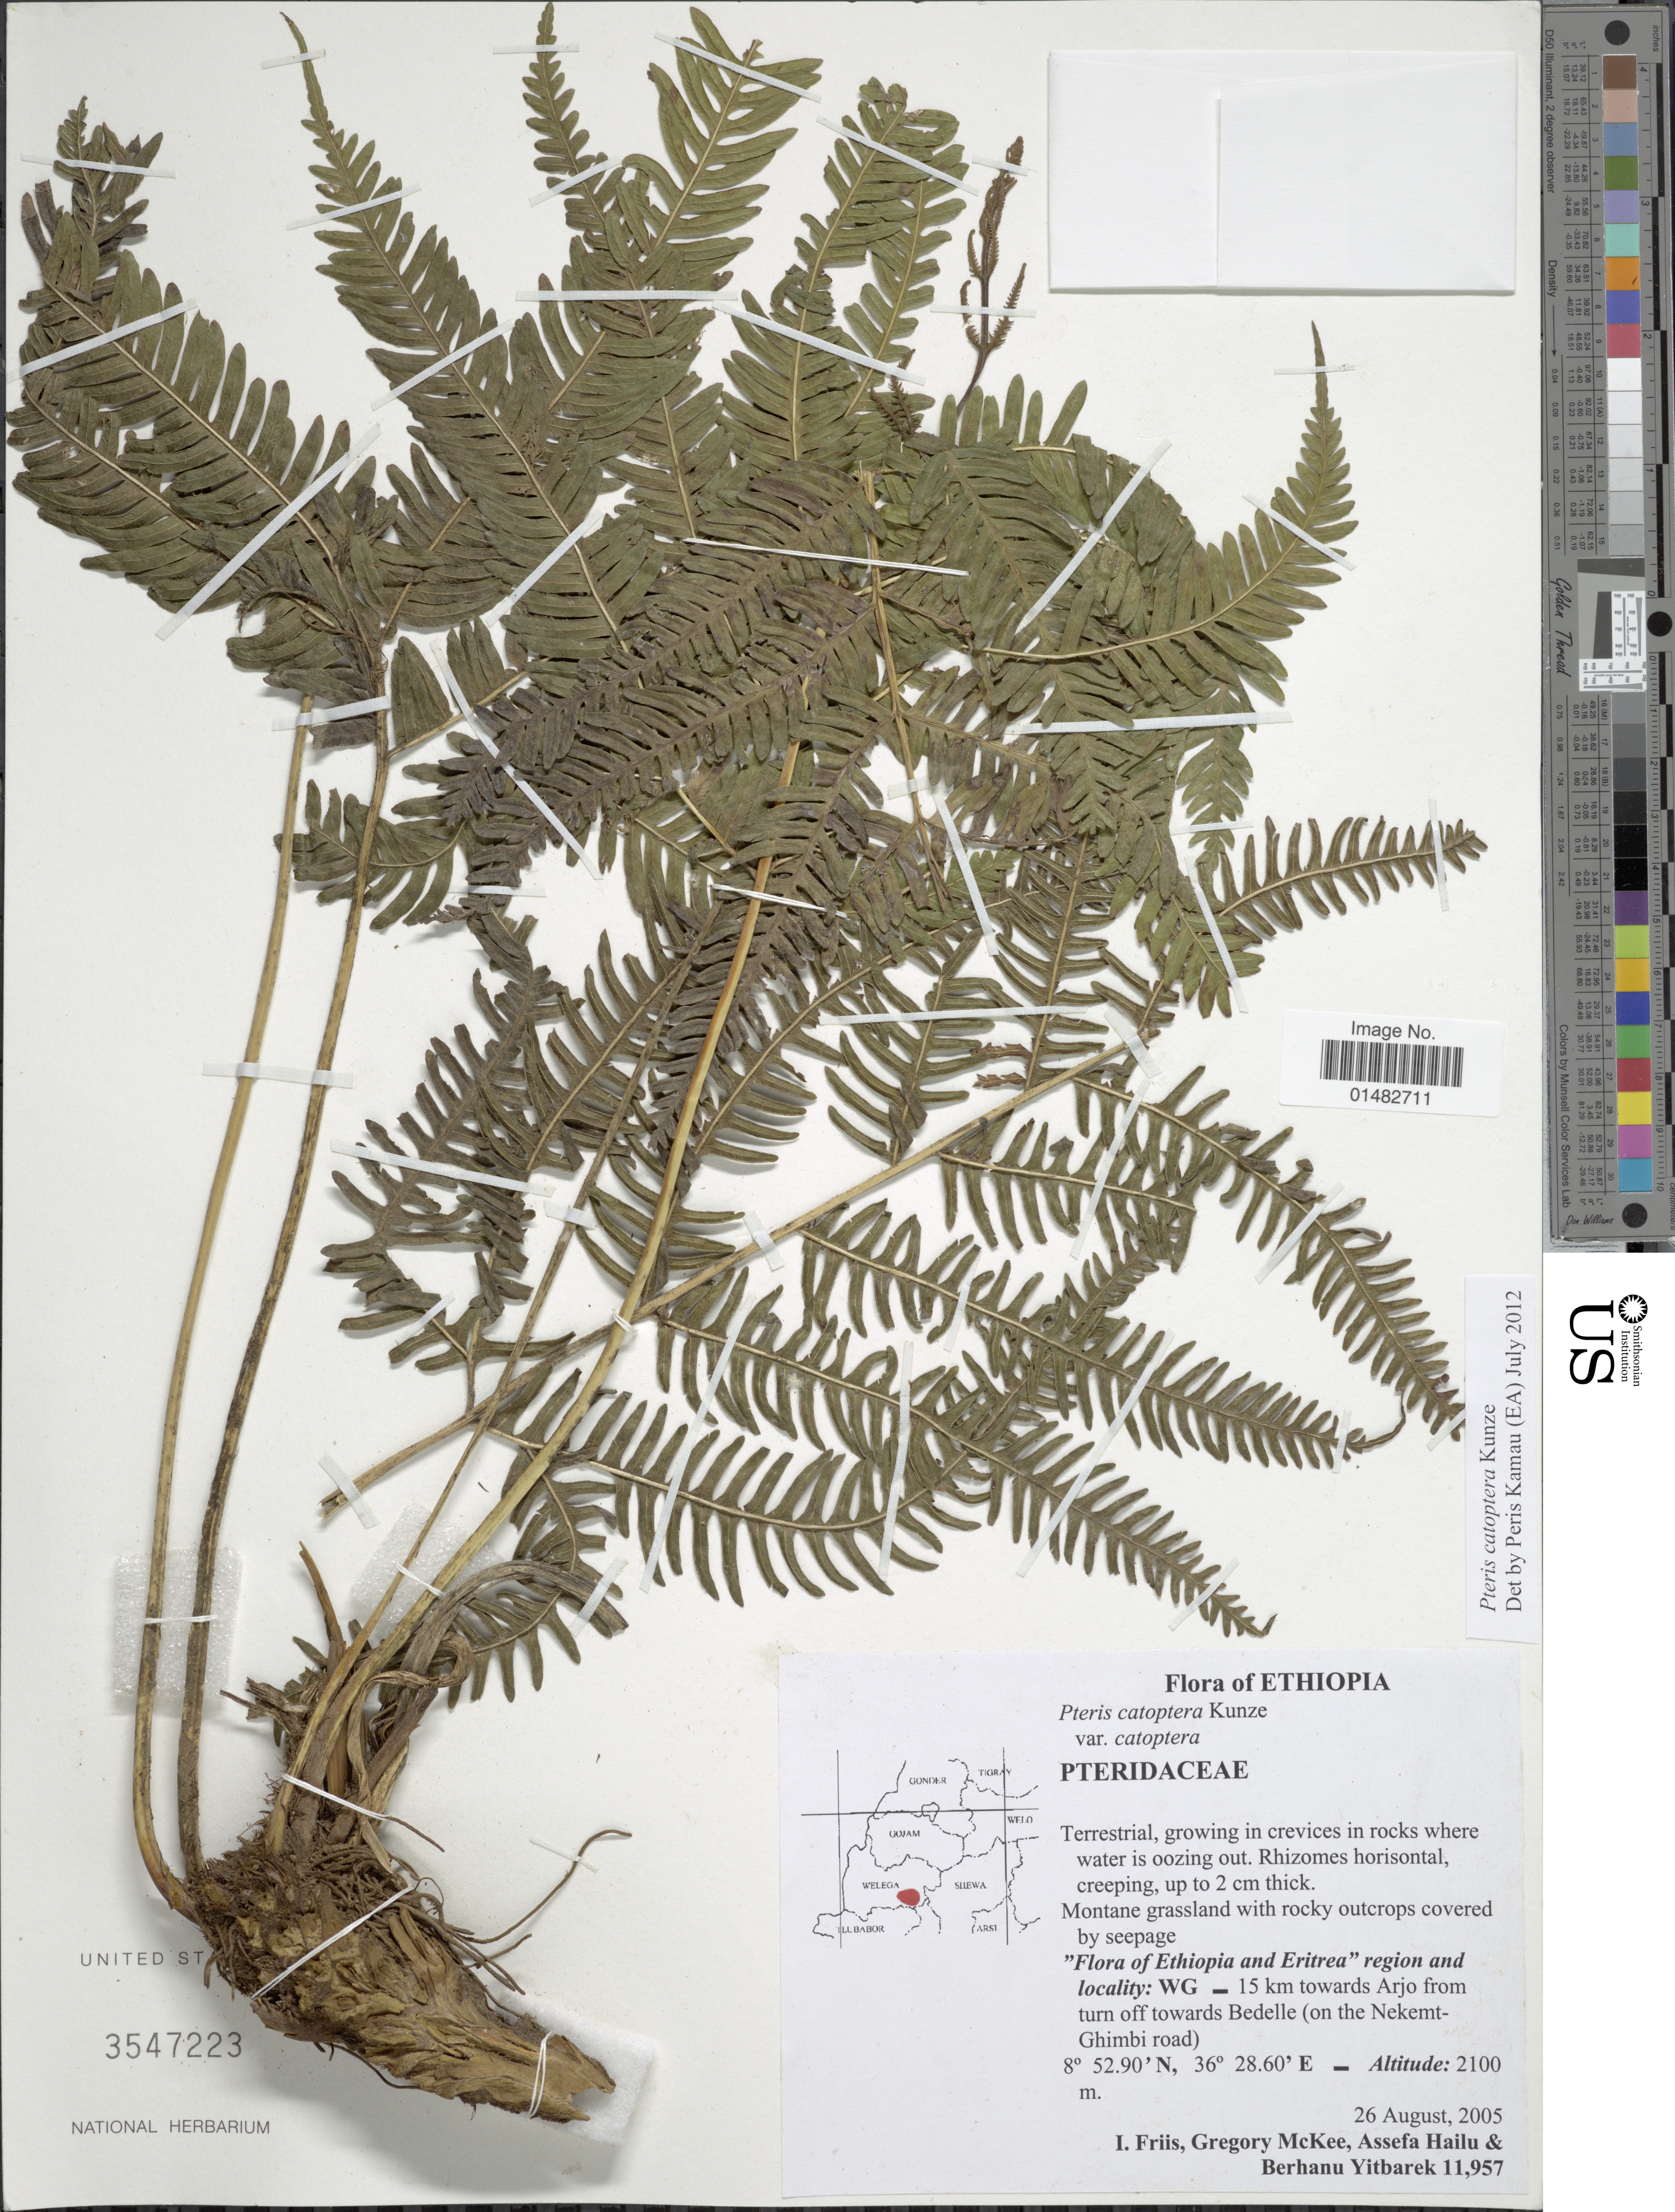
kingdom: Plantae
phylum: Tracheophyta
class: Polypodiopsida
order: Polypodiales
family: Pteridaceae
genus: Pteris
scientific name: Pteris catoptera var. catoptera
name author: Kunze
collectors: I. Friis, G. S. McKee, A. Hailu & B. Yitbarek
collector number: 11957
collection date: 2005-08-26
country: Ethiopia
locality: Ethiopia, WG- 15 km towards Arjo from turn off towards Bedelle (on the Nekemt-Ghimbi road)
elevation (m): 2100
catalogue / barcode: US 3547223